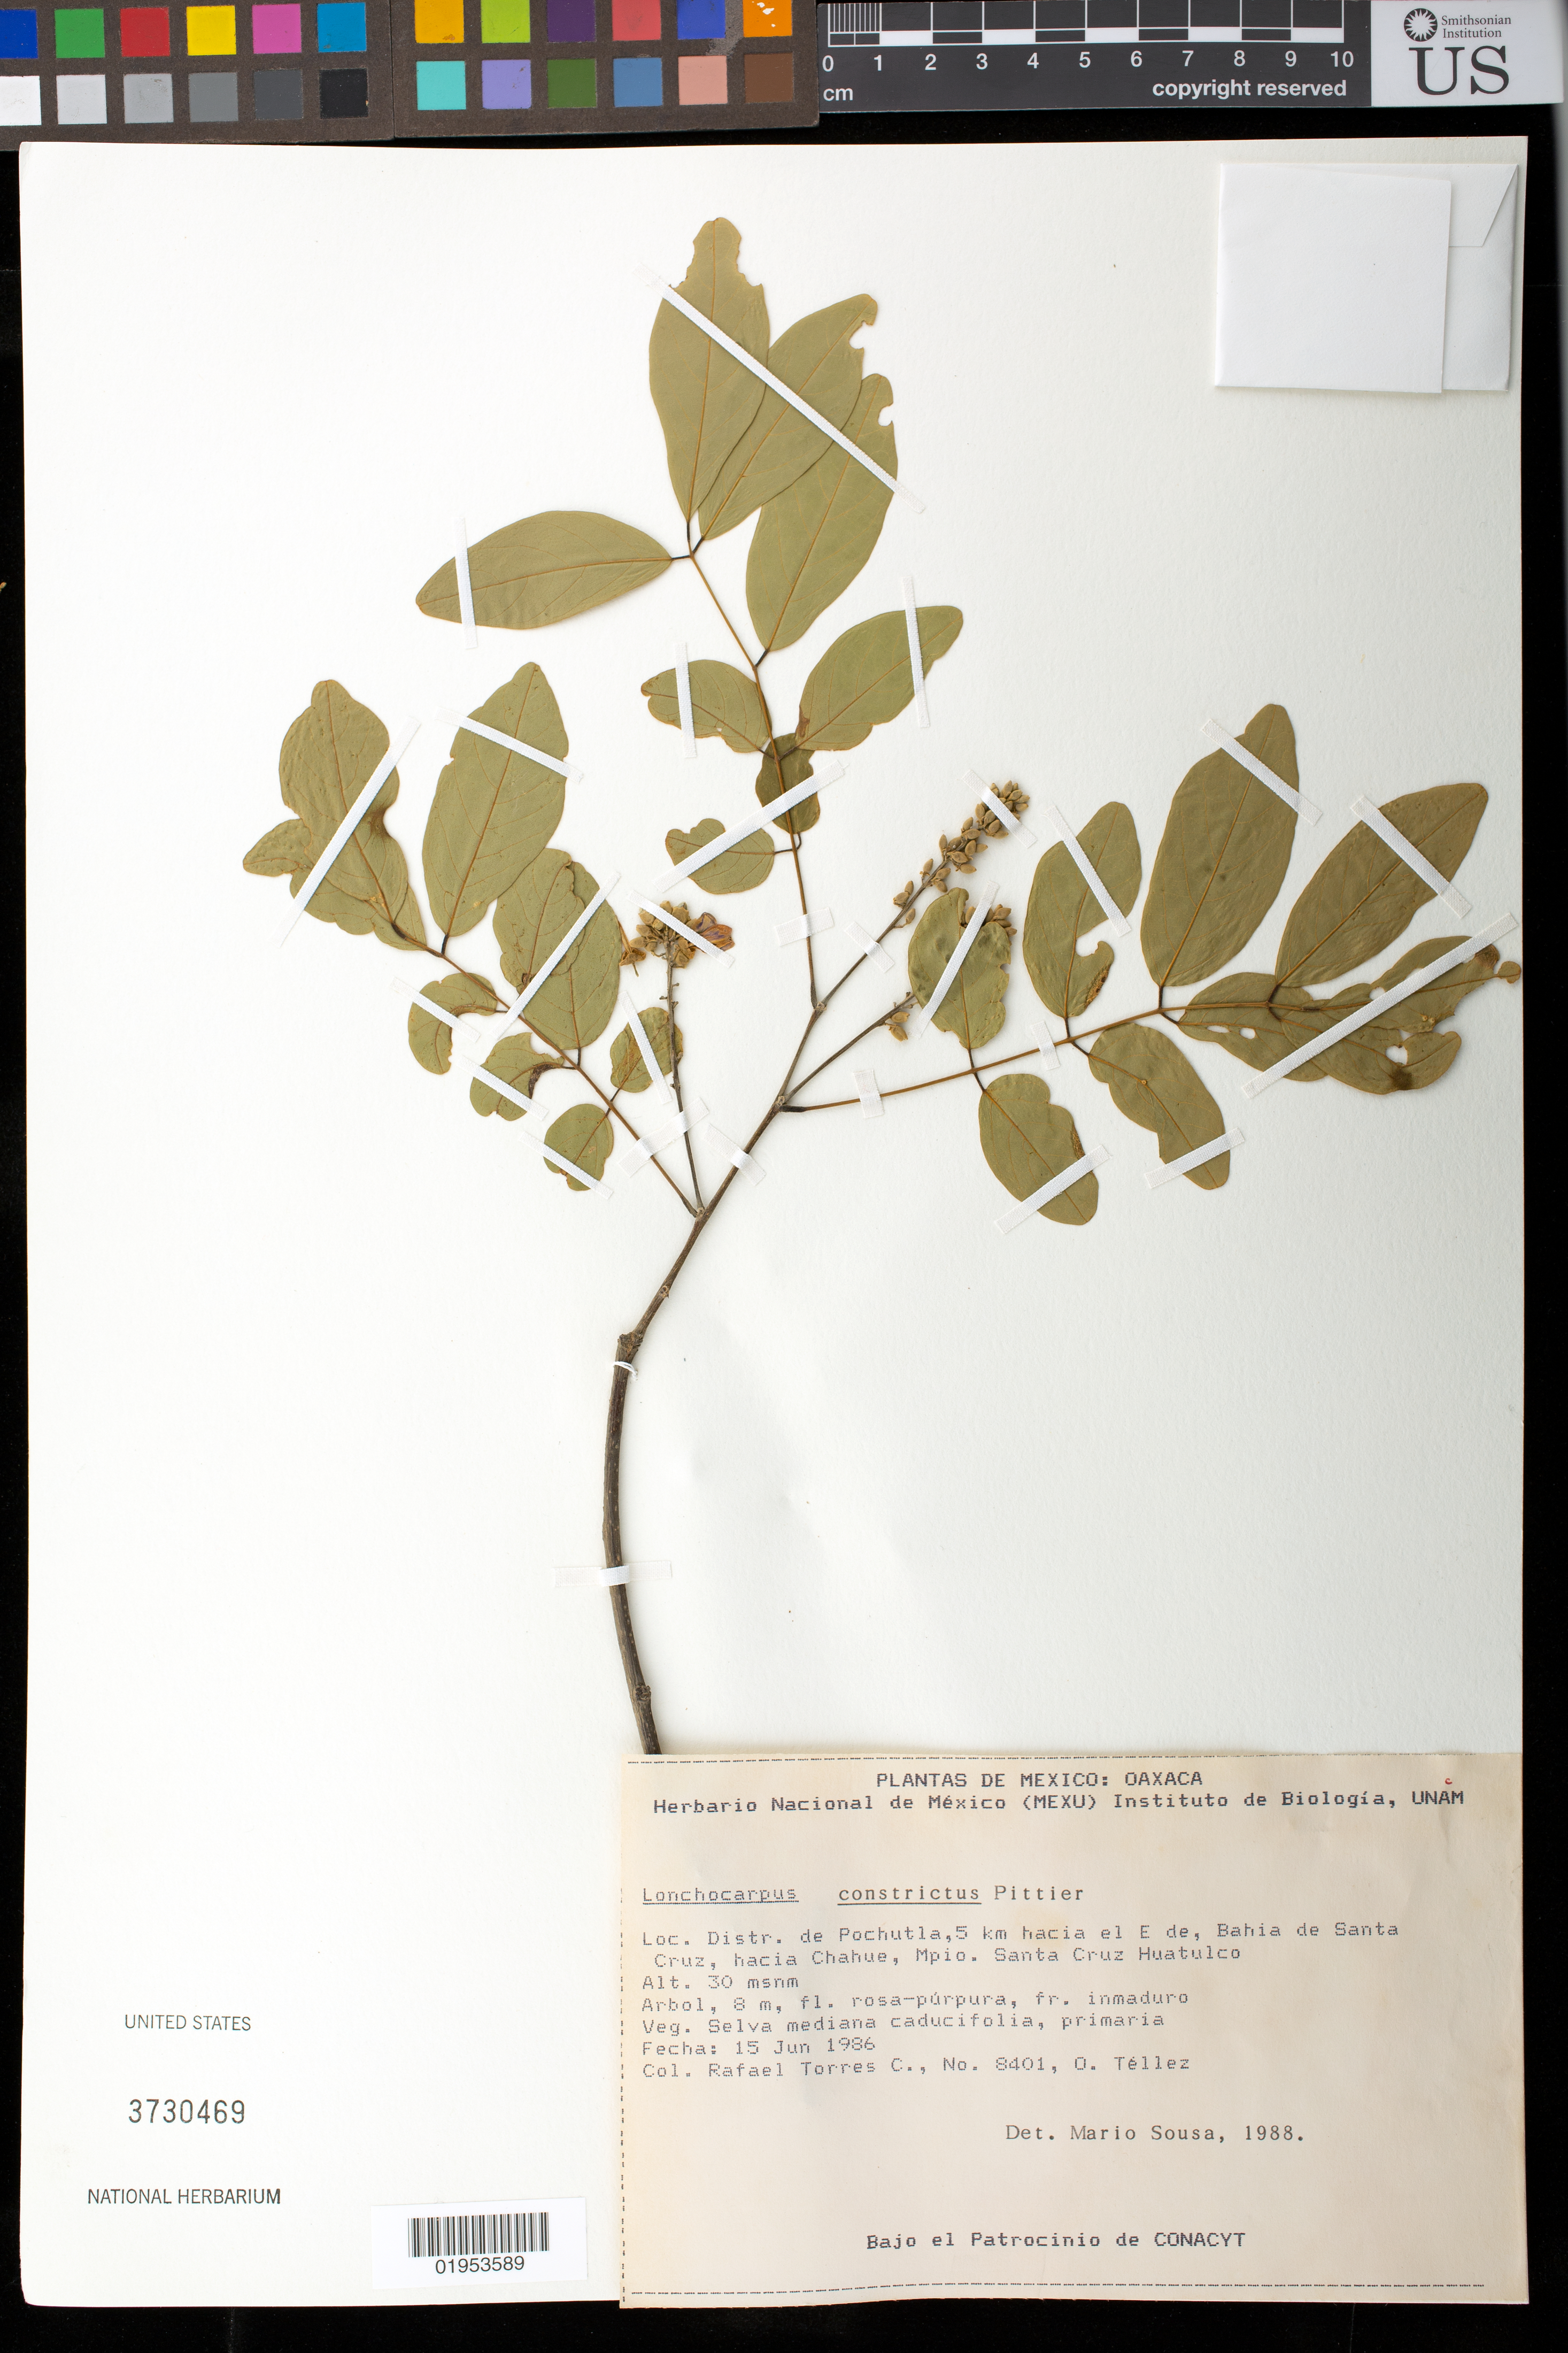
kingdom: Plantae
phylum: Tracheophyta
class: Magnoliopsida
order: Fabales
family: Fabaceae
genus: Lonchocarpus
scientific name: Lonchocarpus constrictus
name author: Pittier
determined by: Sousa S., Mario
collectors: R. Torres C. & O. Téllez V.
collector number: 8401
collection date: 1986-06-15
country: Mexico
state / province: Oaxaca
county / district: Pochutla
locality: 5 km hacia el E de Bahia de Santa Cruz, hacia Chahue, Mpio. Sata Cruz Huatulco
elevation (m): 30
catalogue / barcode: US 3730469